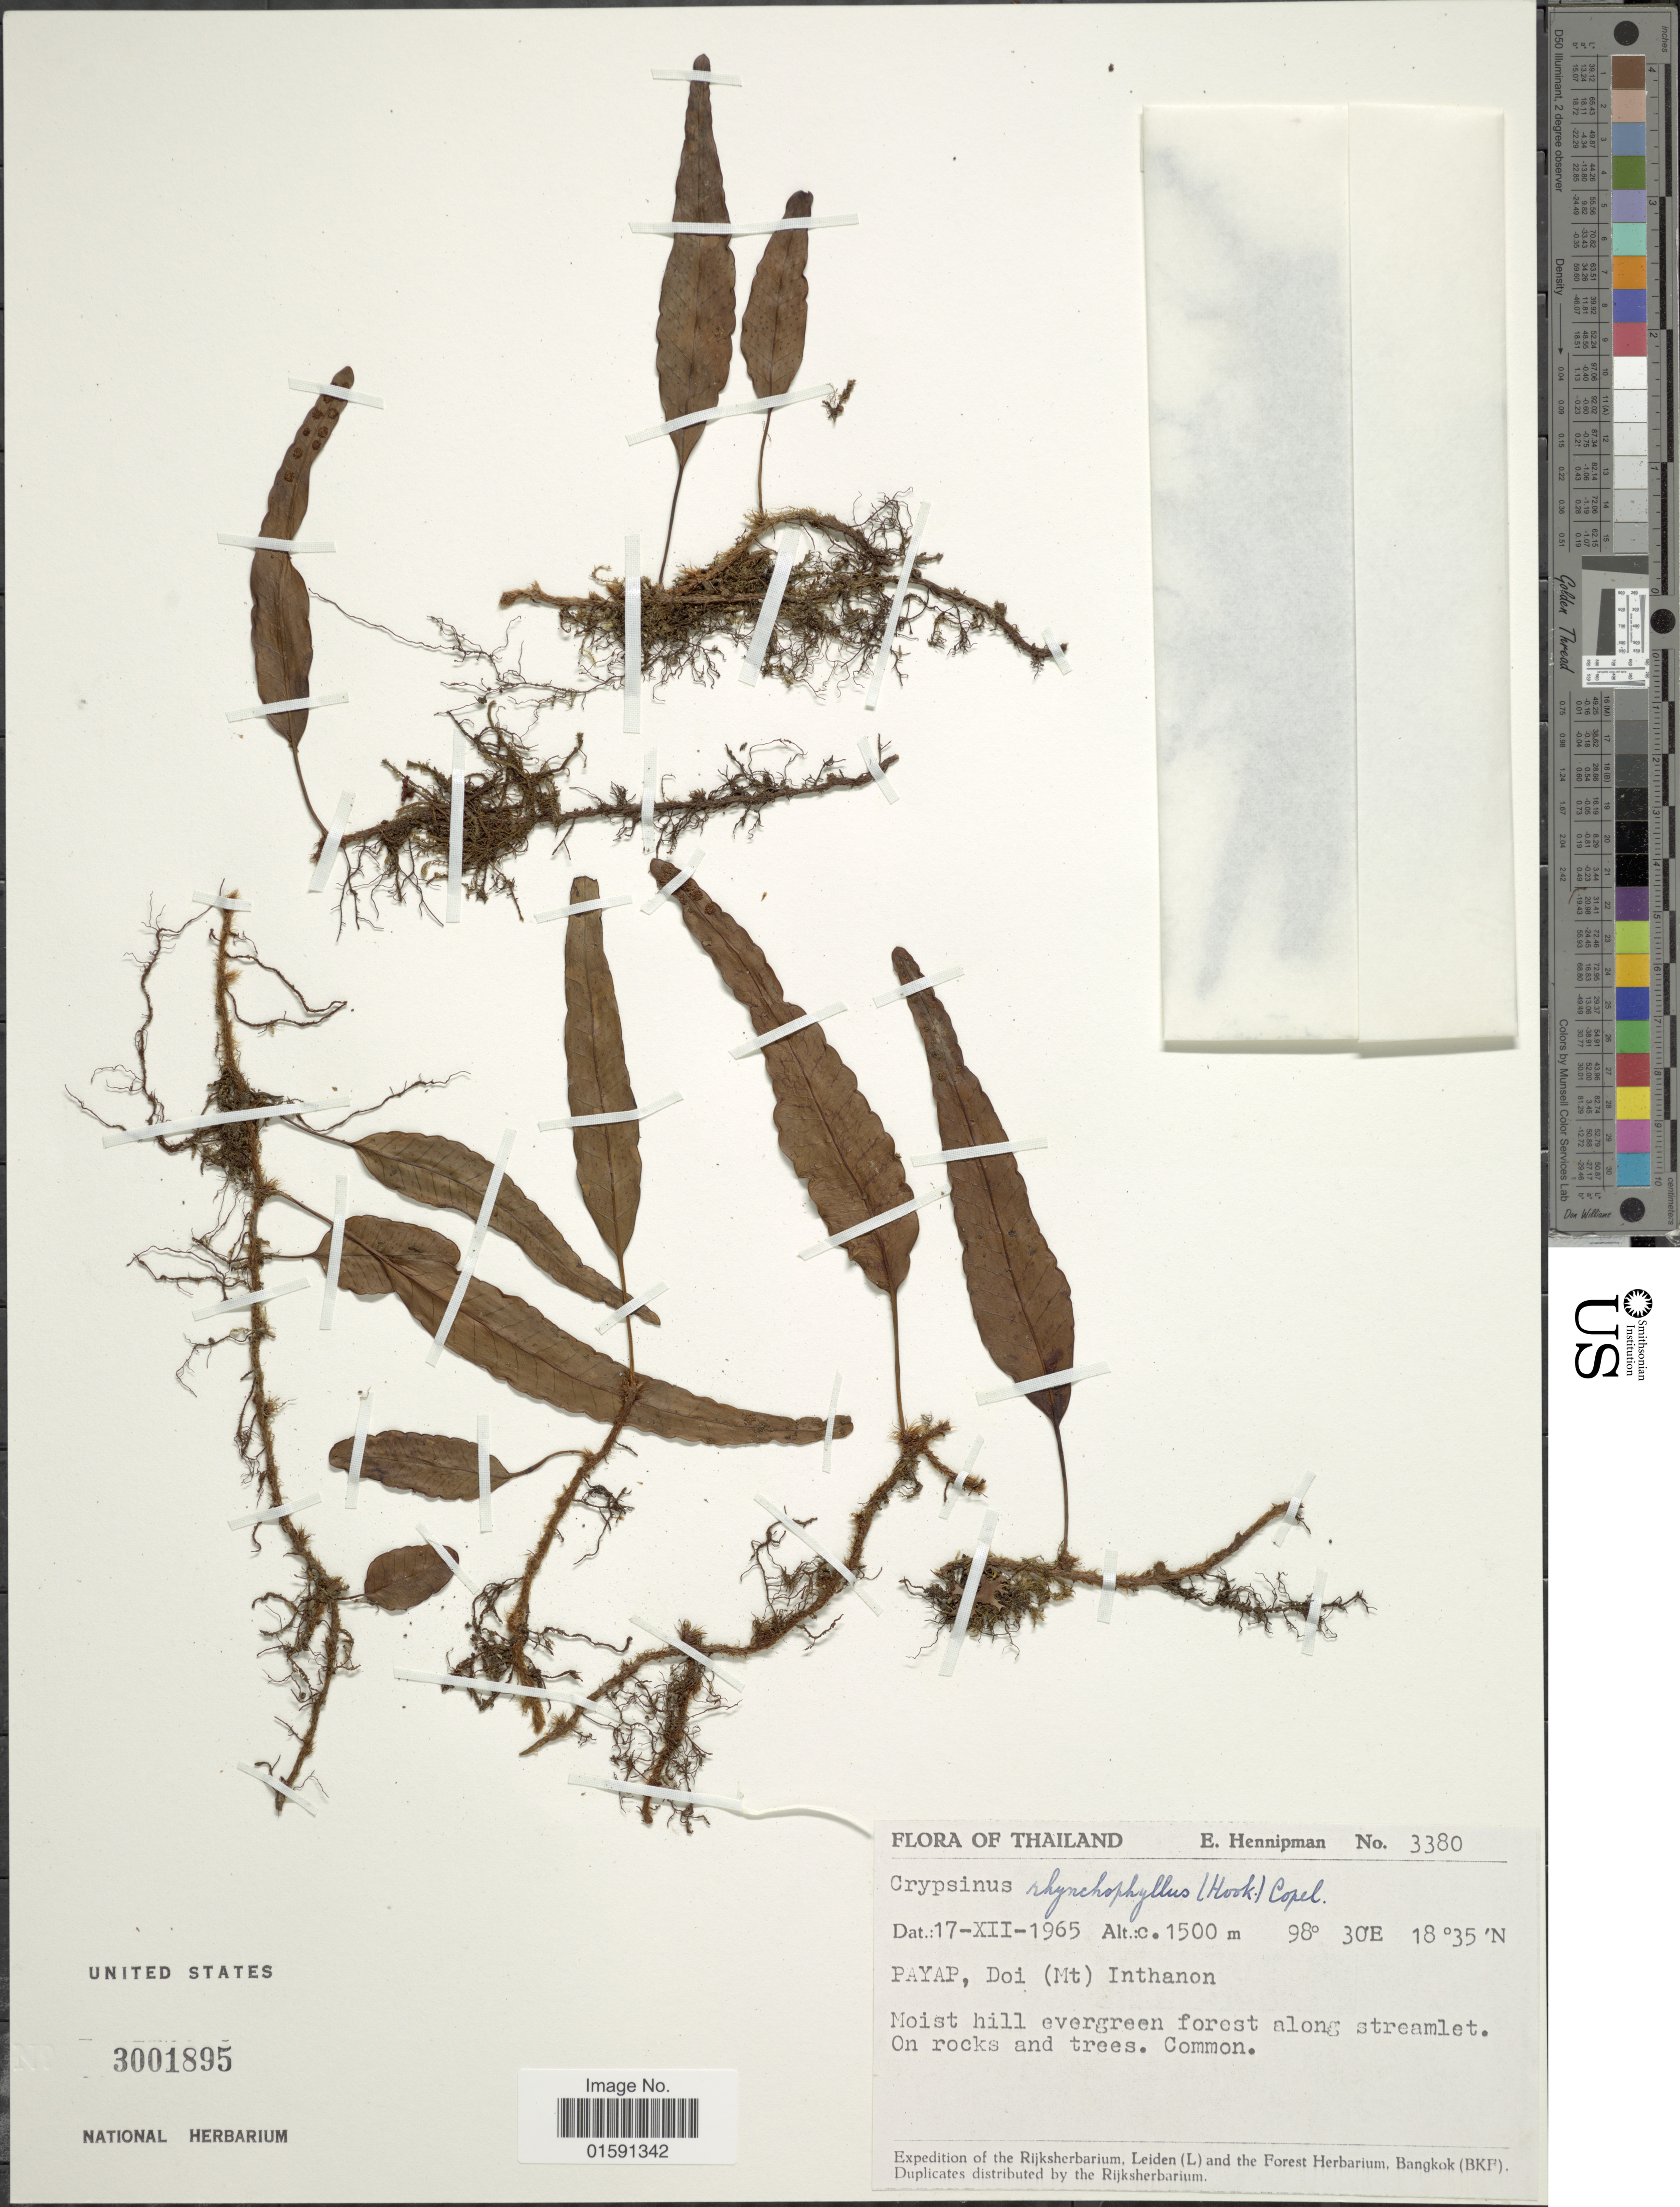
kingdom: Plantae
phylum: Tracheophyta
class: Polypodiopsida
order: Polypodiales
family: Polypodiaceae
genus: Selliguea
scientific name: Selliguea rhynchophylla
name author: (Hook.) Fraser-Jenk.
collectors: E. Hennipman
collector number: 3380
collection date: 1965-12-17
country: Thailand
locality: Payap, Doi (MT) Inthanon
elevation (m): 1500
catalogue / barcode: US 3001895